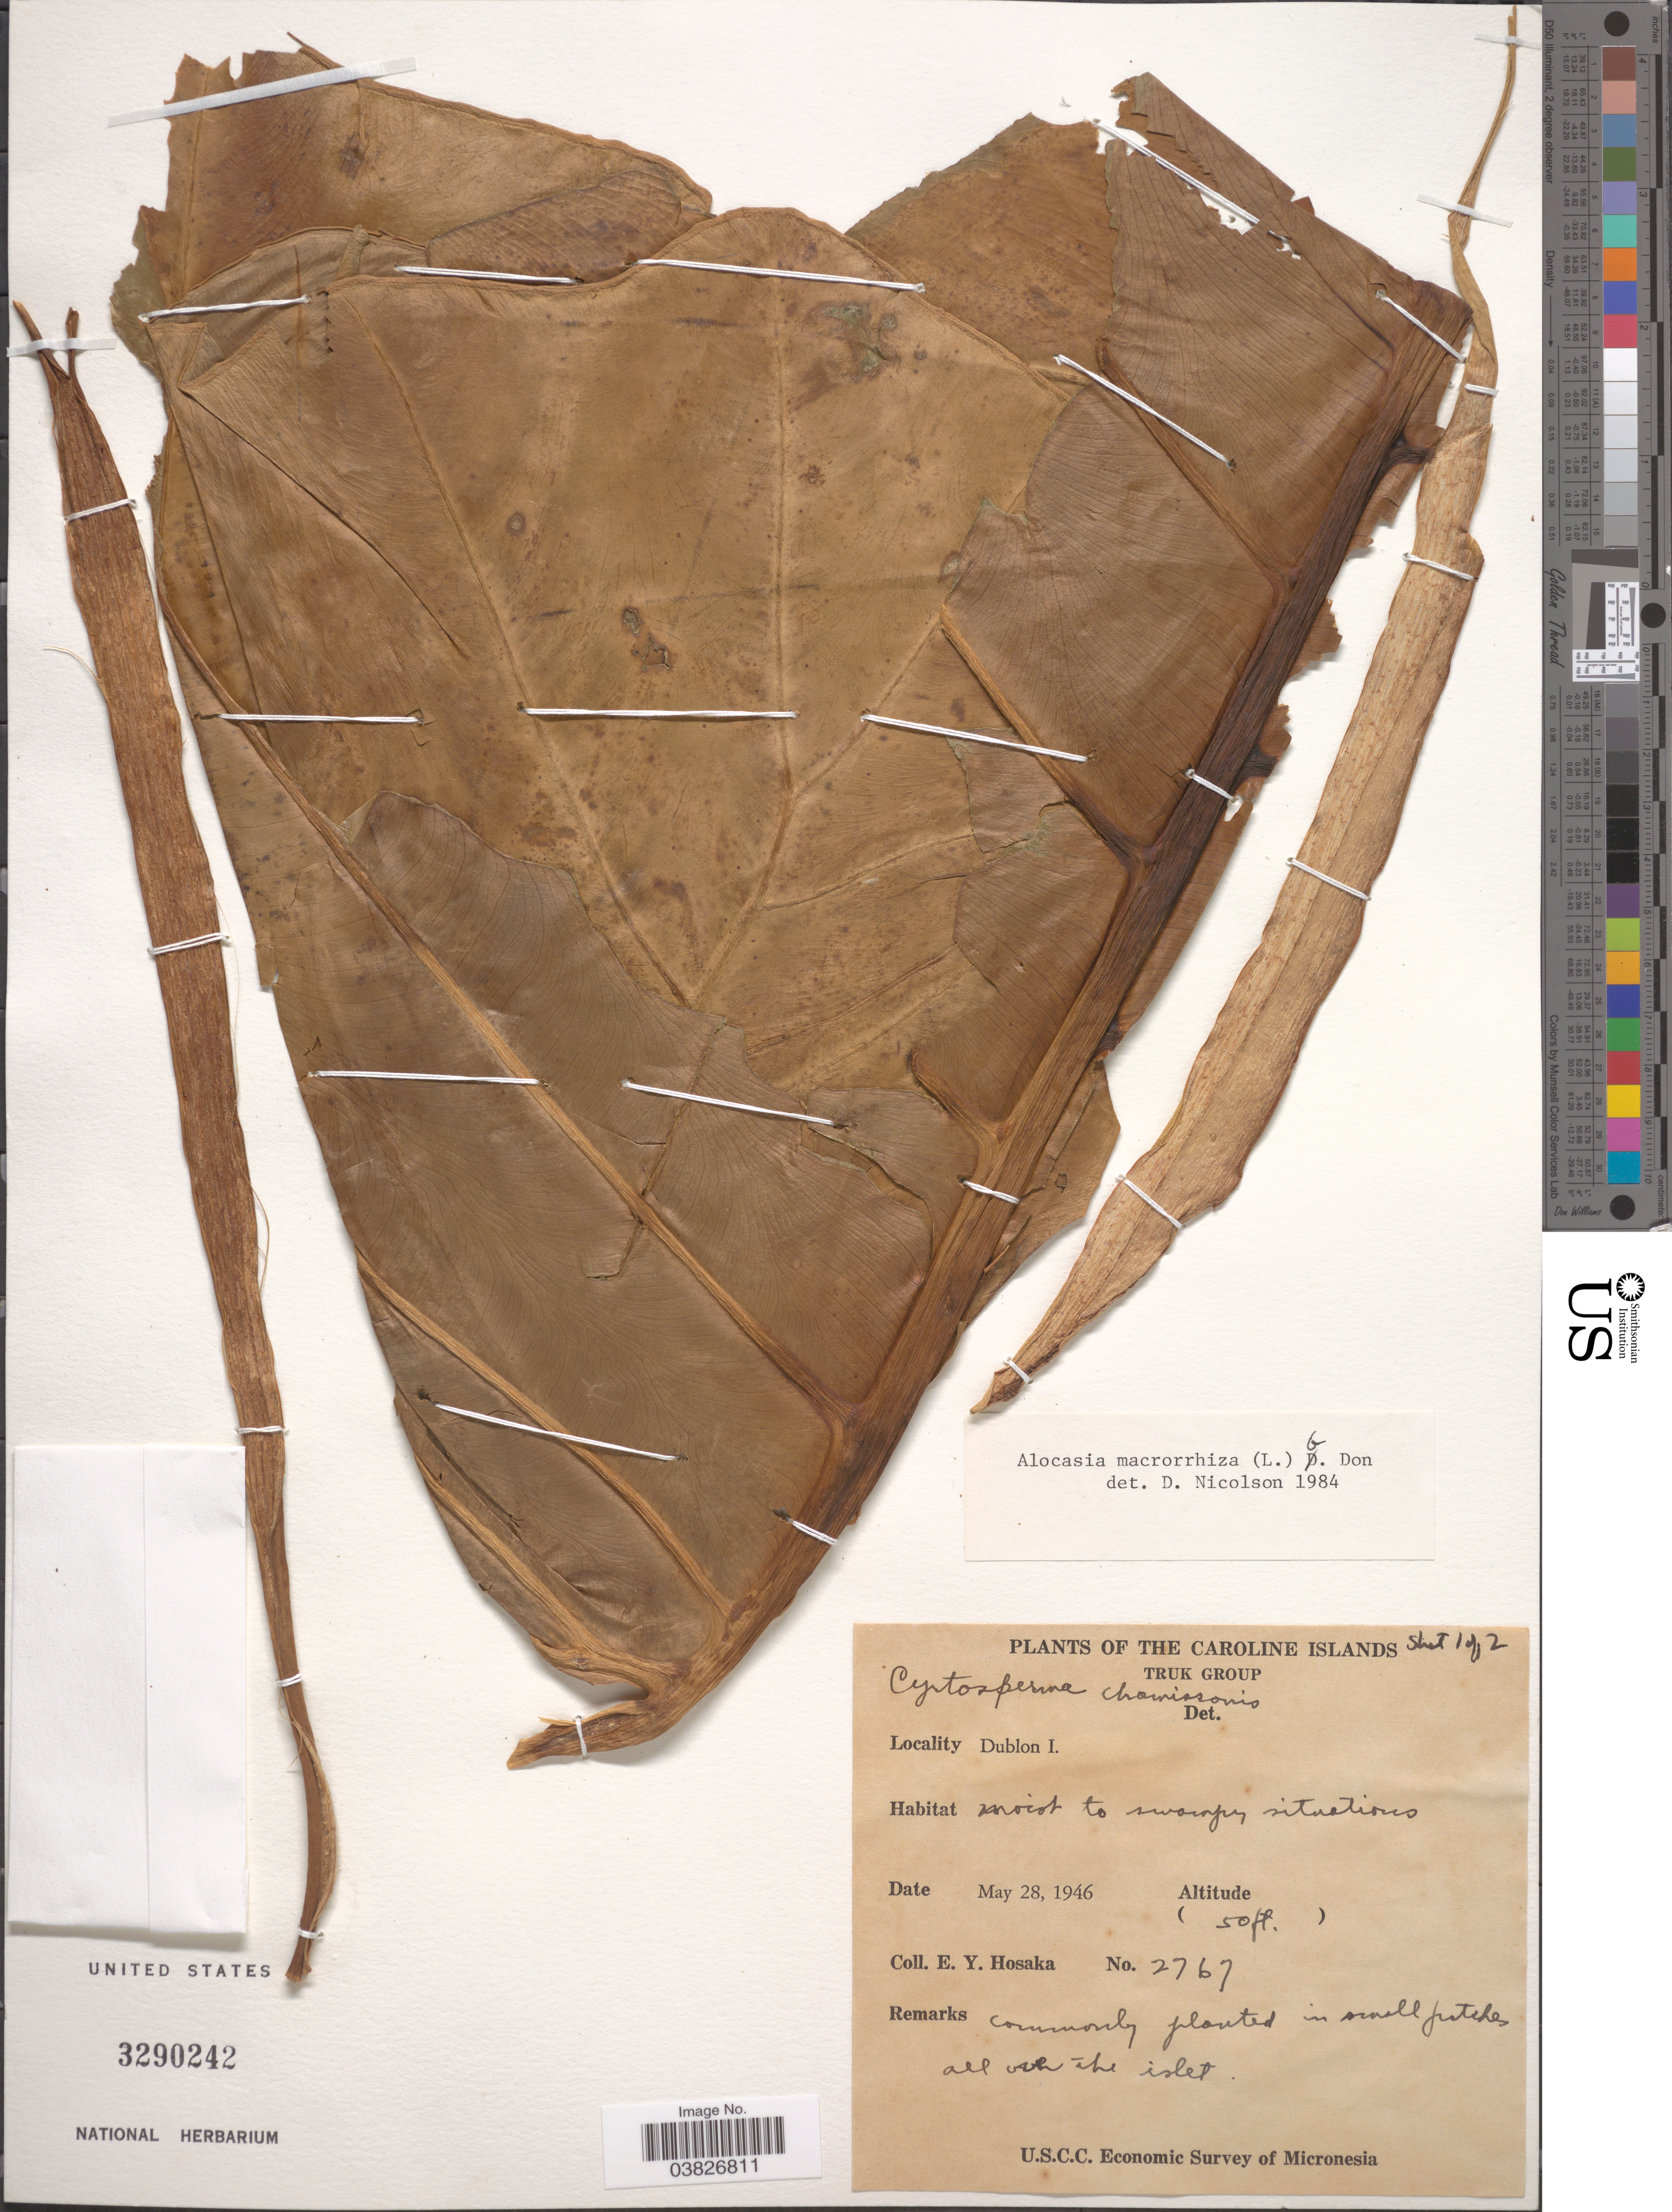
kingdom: Plantae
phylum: Tracheophyta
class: Liliopsida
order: Alismatales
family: Araceae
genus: Alocasia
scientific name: Alocasia macrorrhizos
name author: (L.) G. Don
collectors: E. Y. Hosaka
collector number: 2767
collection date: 1946-05-28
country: Micronesia, Federated States of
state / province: Truk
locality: Caroline Islands. Truk group. Dublon I.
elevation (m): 15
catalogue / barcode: US 3290242